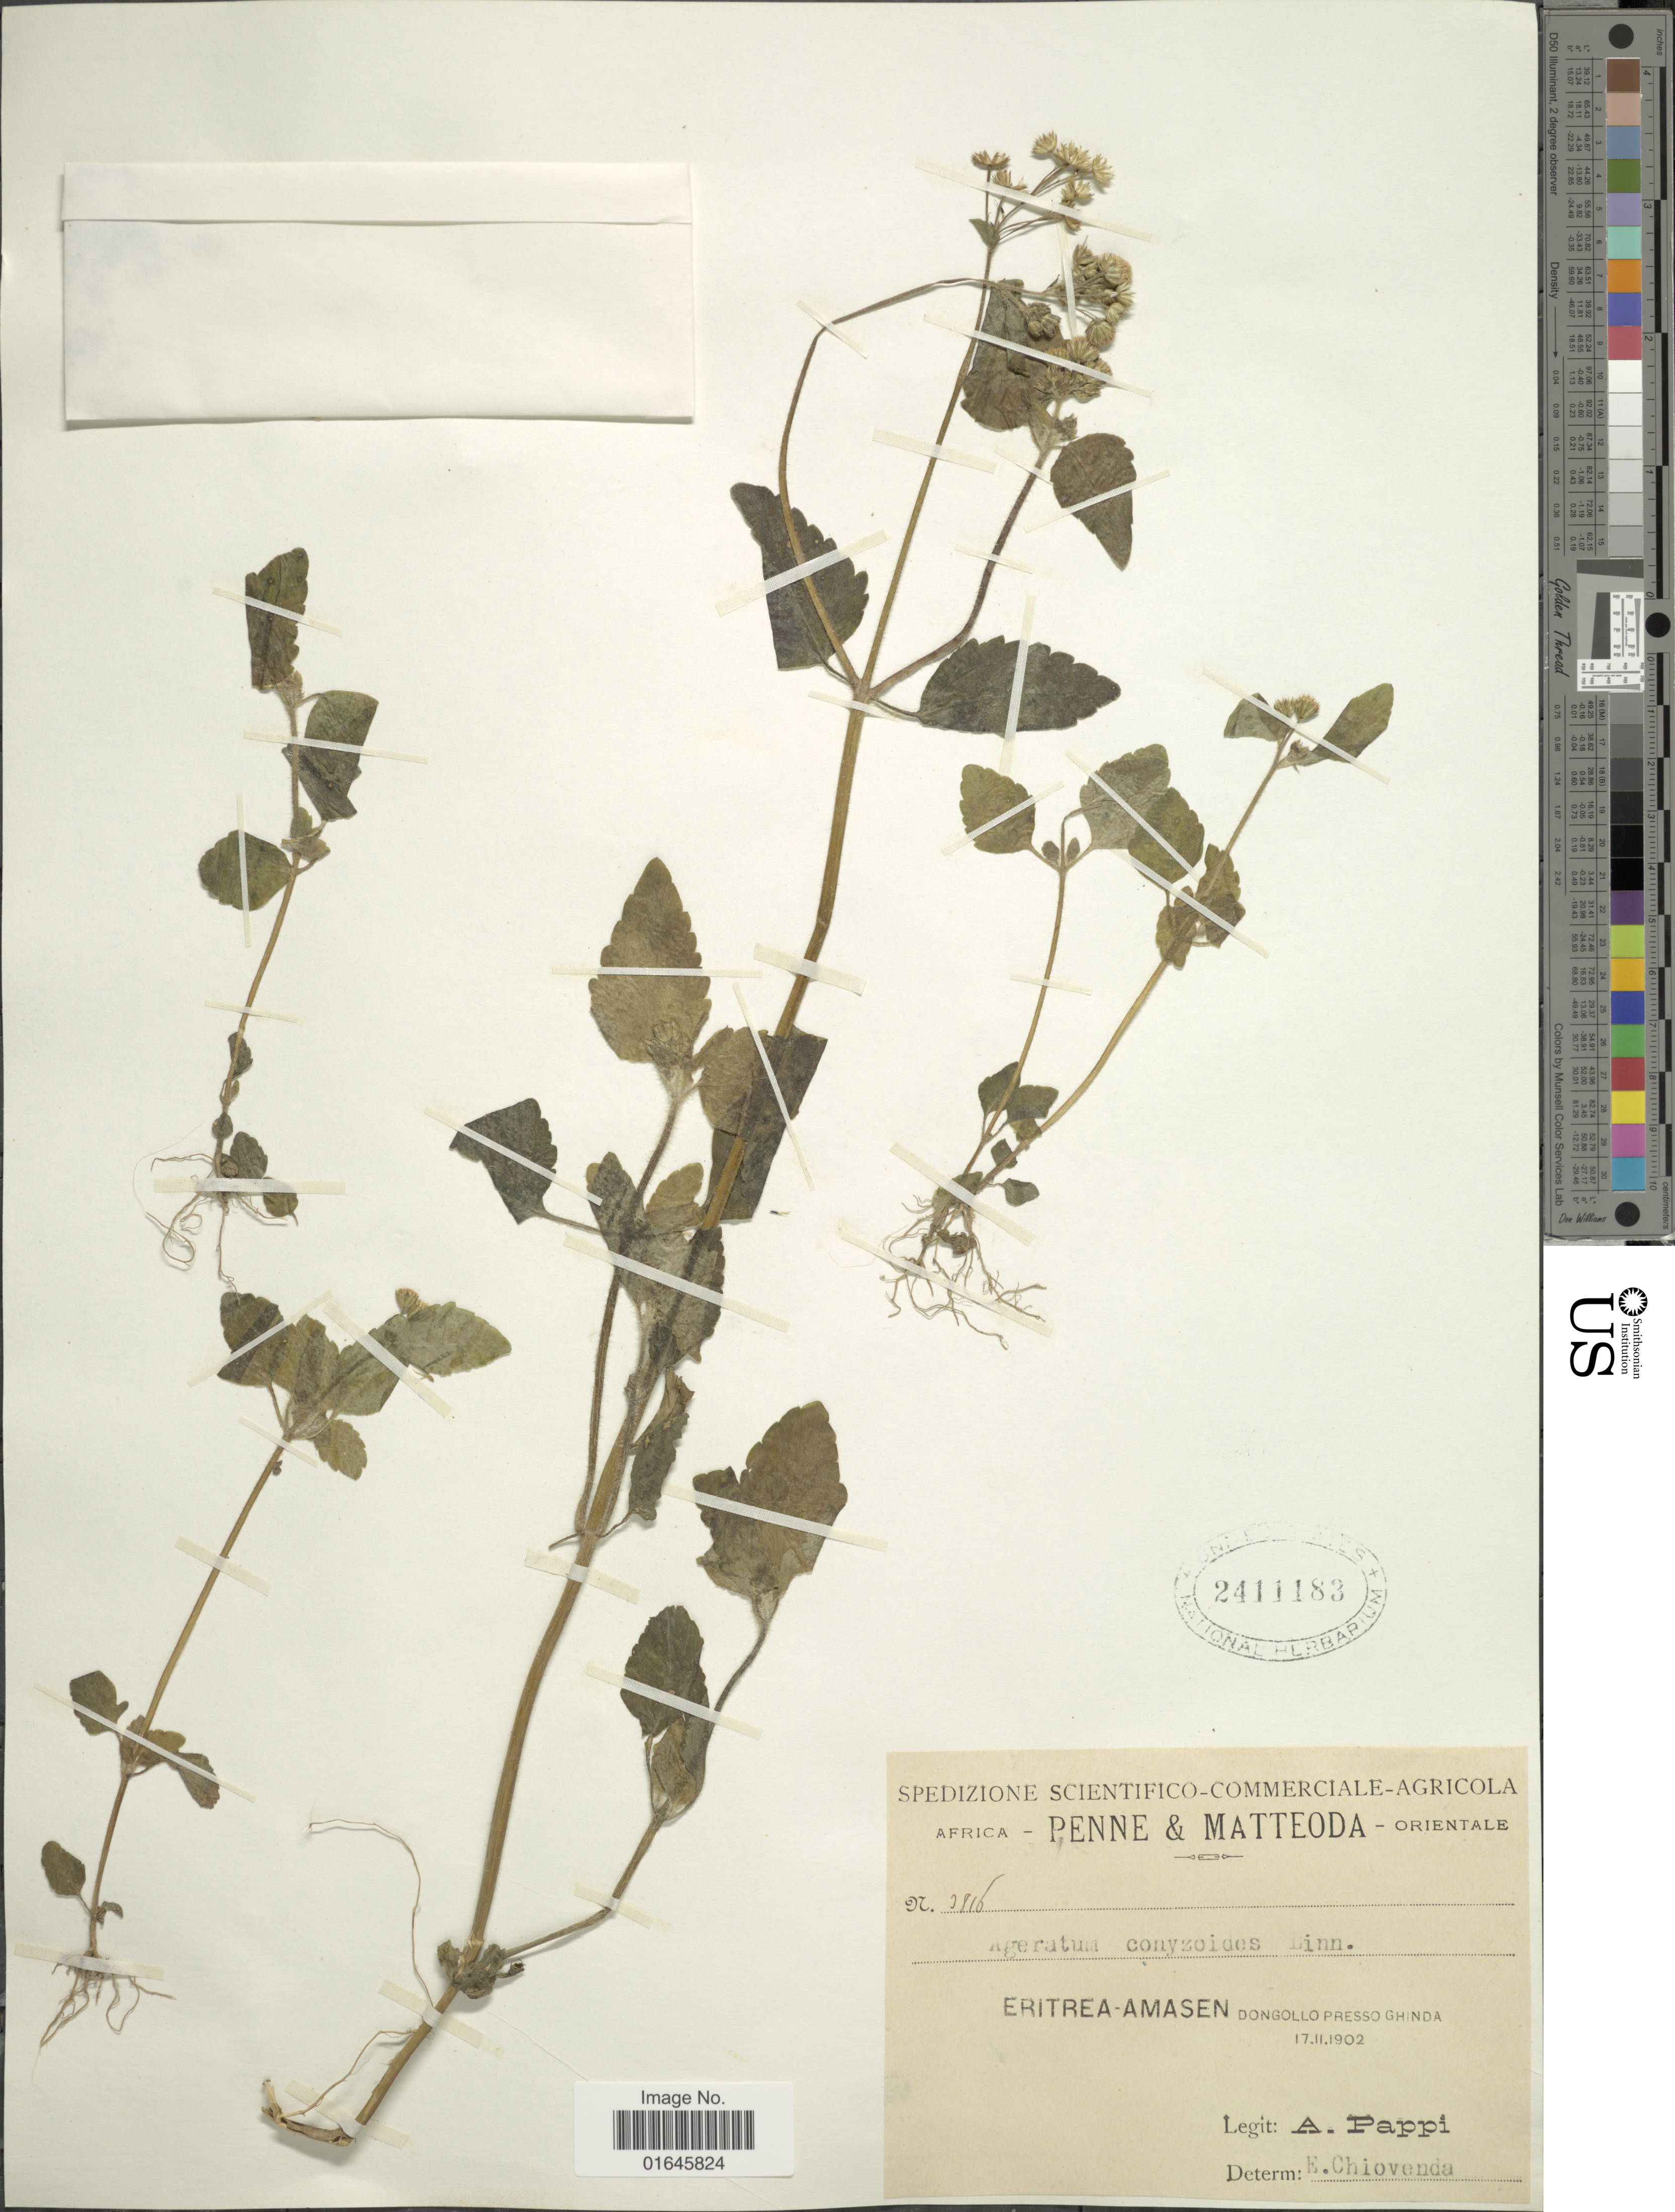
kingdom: Plantae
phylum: Tracheophyta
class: Magnoliopsida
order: Asterales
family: Asteraceae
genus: Ageratum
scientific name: Ageratum conyzoides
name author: L.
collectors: A. Pappi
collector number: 9816*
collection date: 1902-02-17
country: Eritrea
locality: Amasan, Dongollo Presso Ghinda.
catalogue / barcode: US 2411183